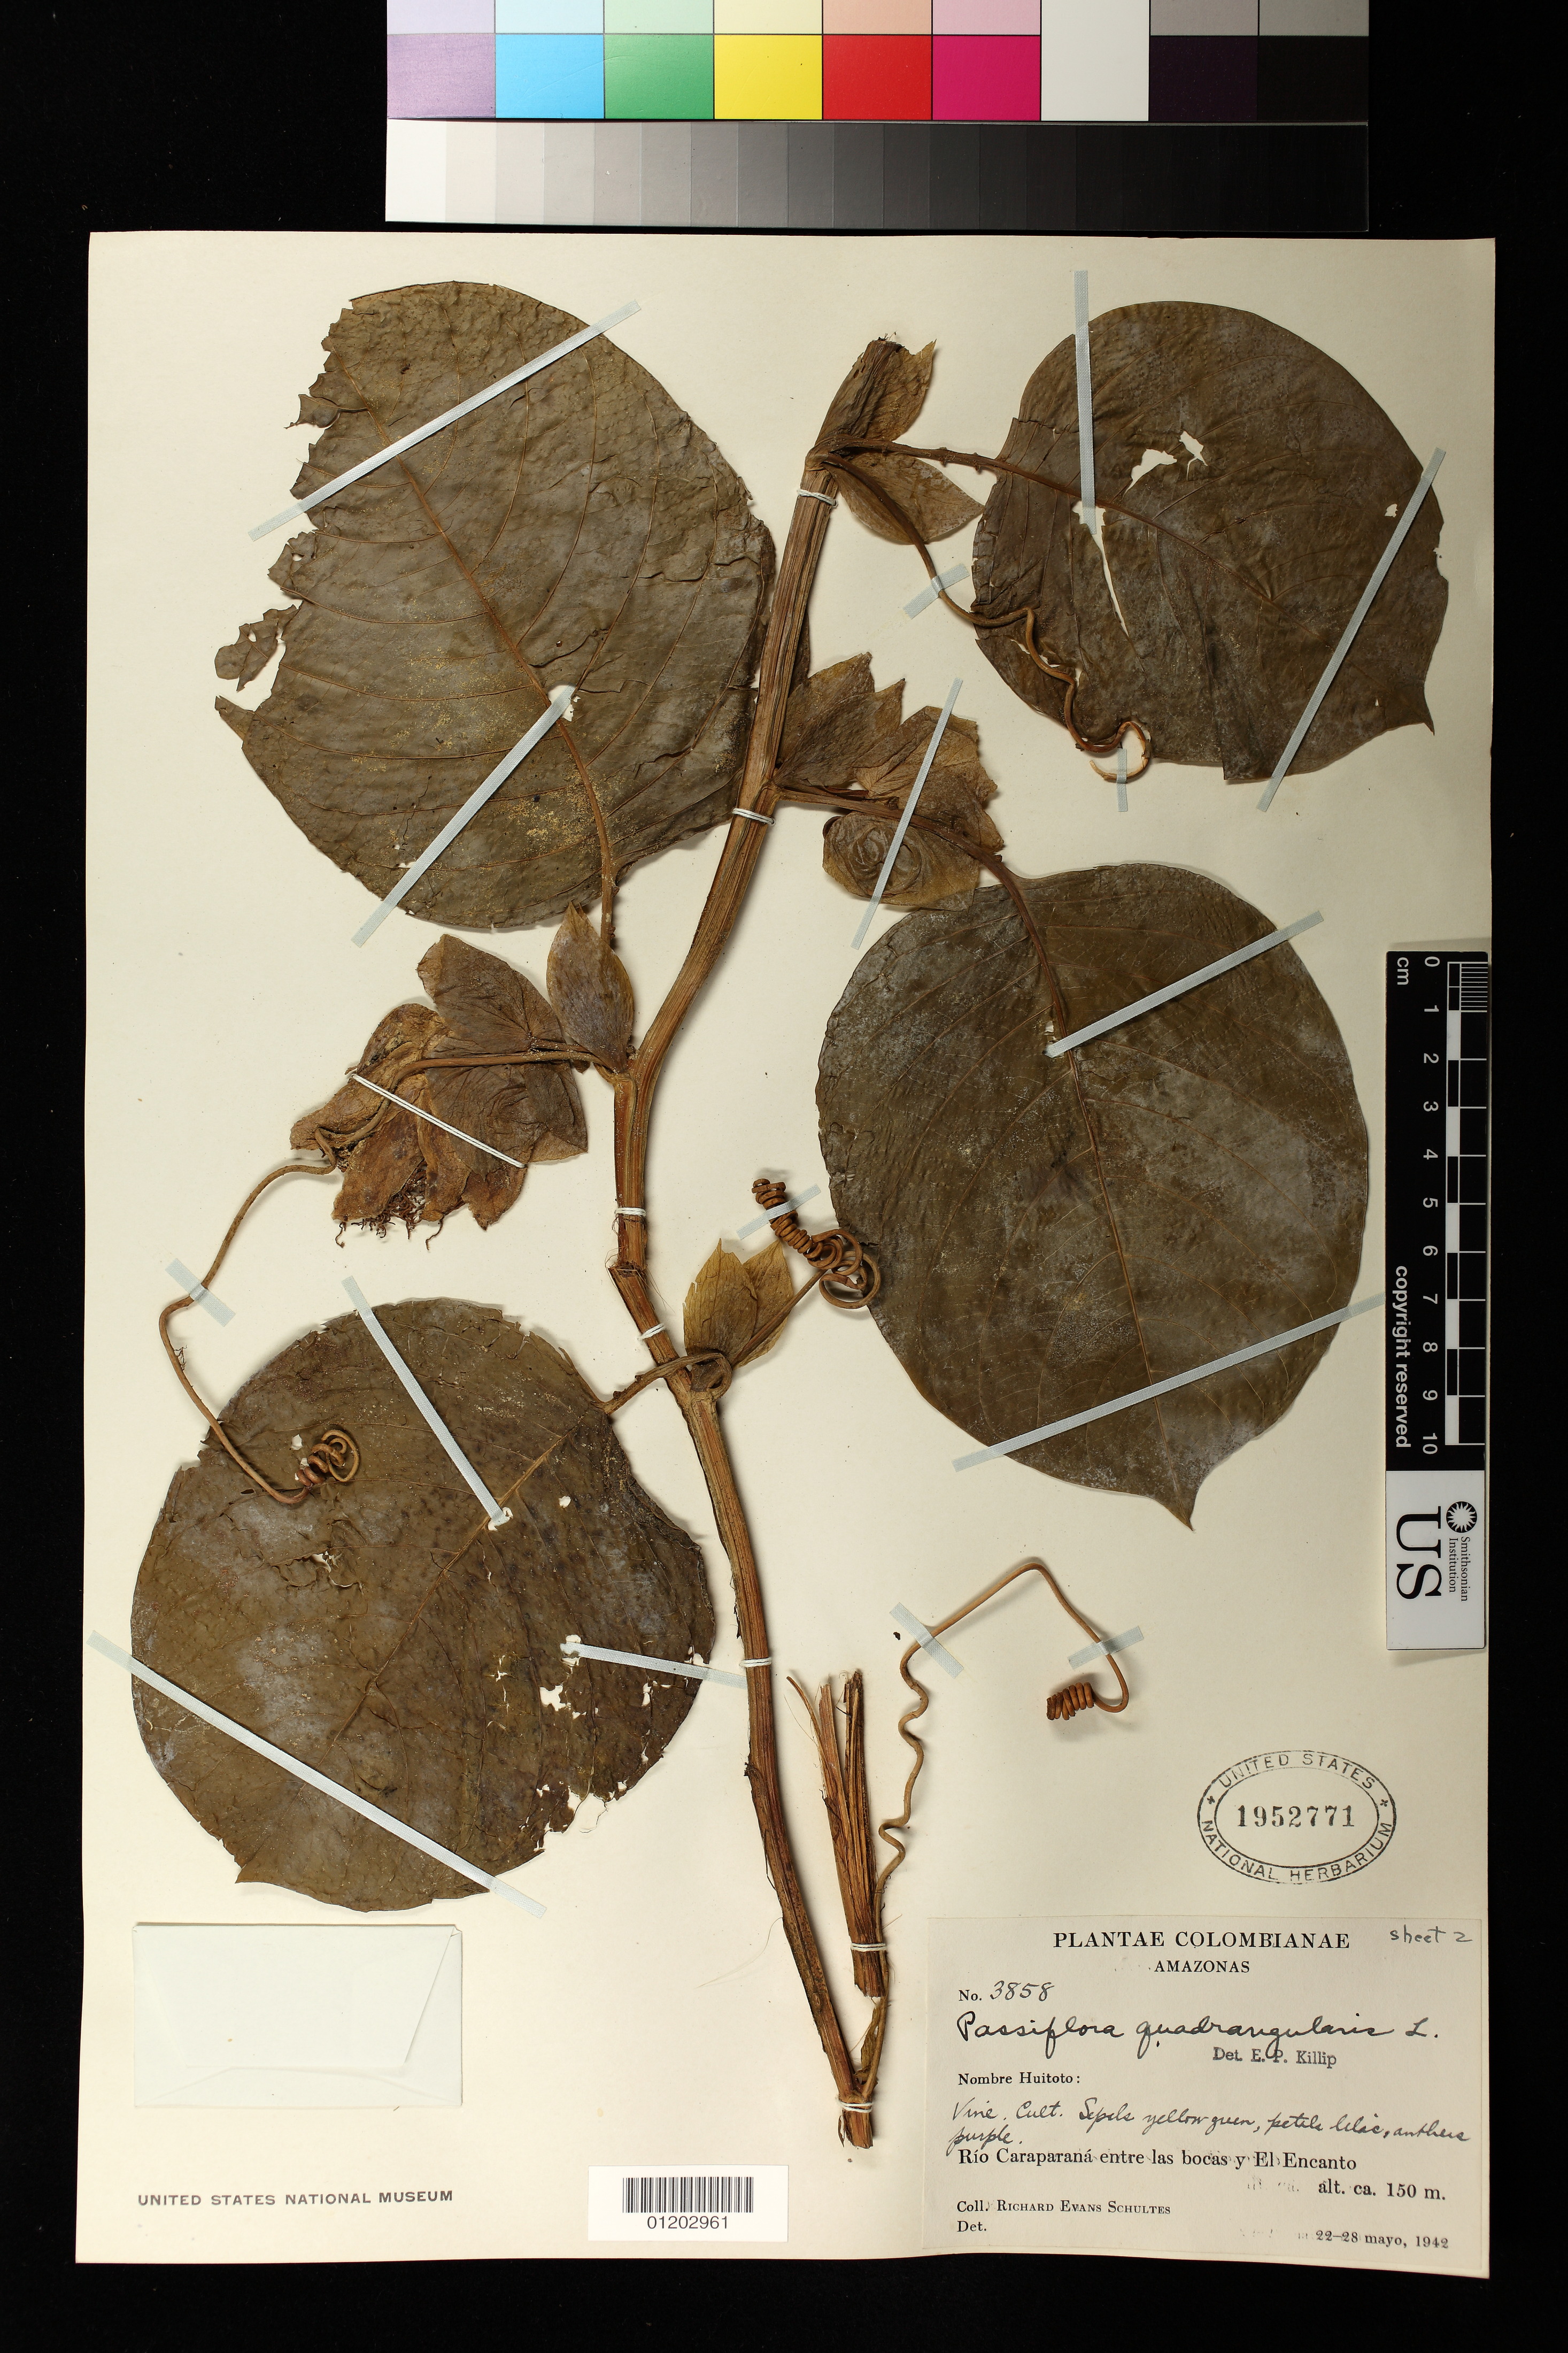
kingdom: Plantae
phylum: Tracheophyta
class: Magnoliopsida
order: Malpighiales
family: Passifloraceae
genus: Passiflora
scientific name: Passiflora quadrangularis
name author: L.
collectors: R. E. Schultes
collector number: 3858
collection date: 1942-05-22/1942-05-28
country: Colombia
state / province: Amazônas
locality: Rio Caraparana entre las bocas y El Encanto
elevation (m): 150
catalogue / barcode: US 1952771